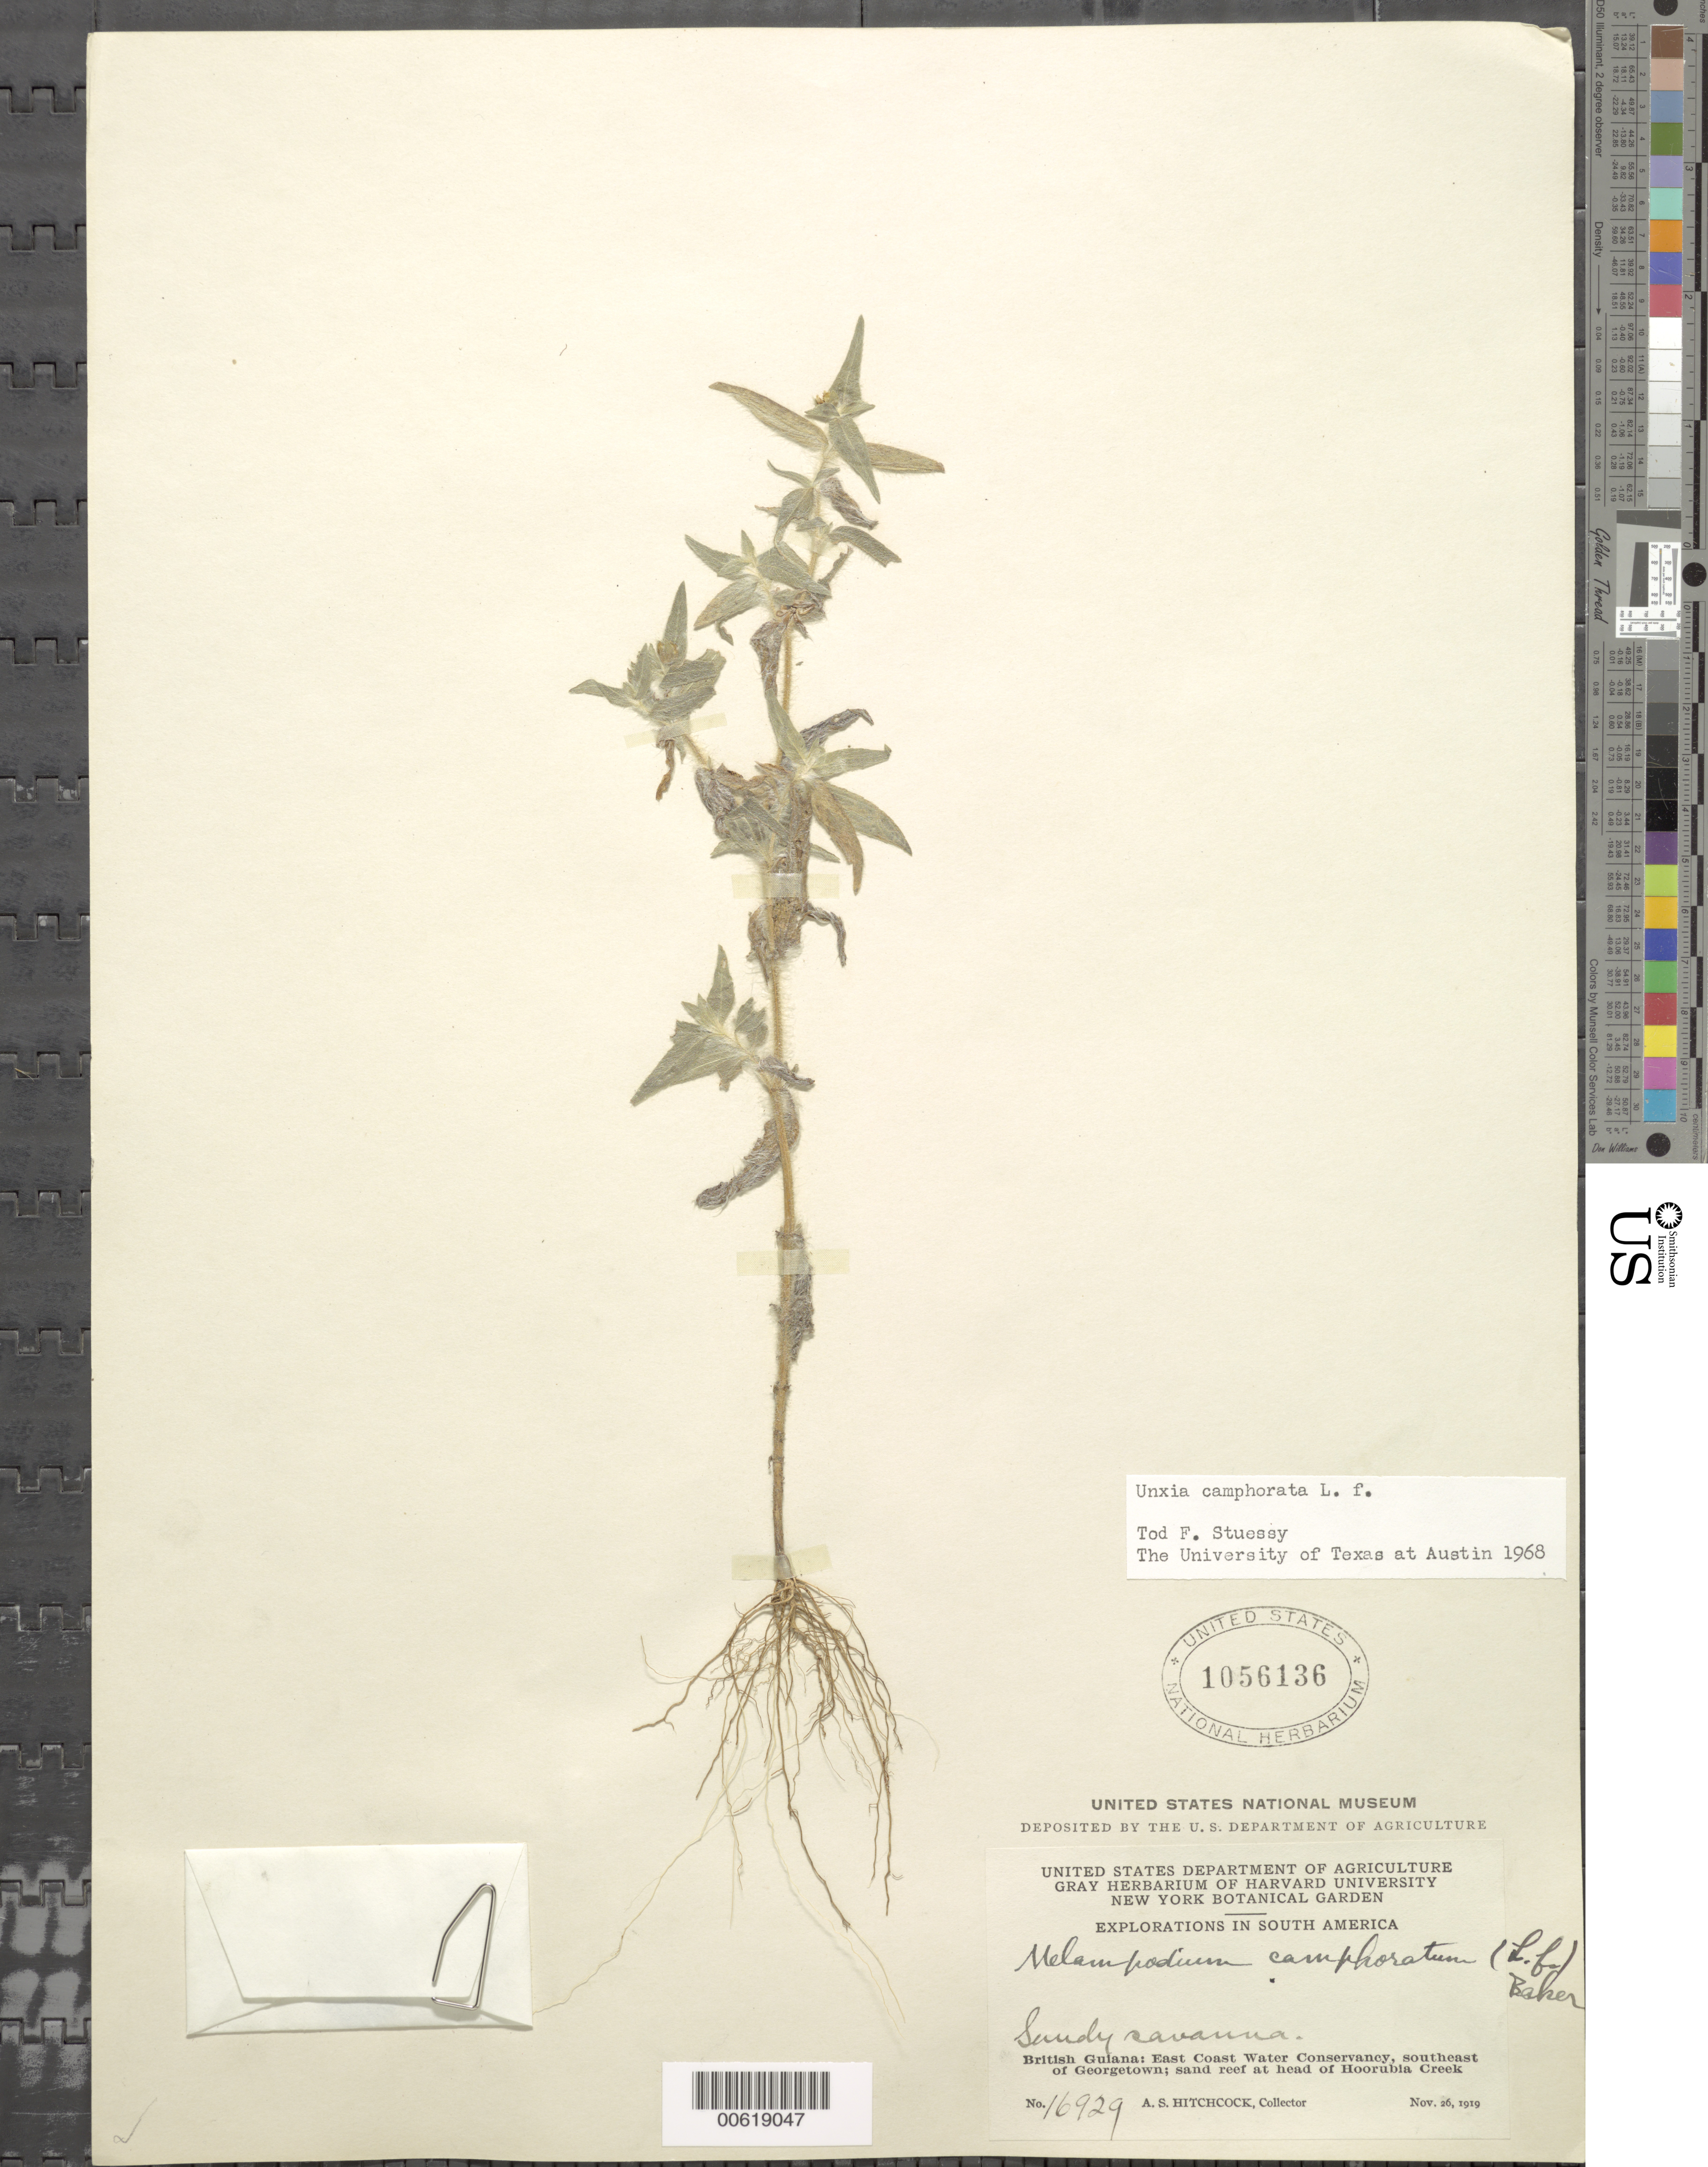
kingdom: Plantae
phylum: Tracheophyta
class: Magnoliopsida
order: Asterales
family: Asteraceae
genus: Unxia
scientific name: Unxia camphorata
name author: L. f.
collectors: A. S. Hitchcock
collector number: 16929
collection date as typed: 26-Nov-19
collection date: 1919-11-26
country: Guyana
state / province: Demerara-Mahaica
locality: Hoorubea Creek, head of, SE of Georgetown, East Coast Water Conservancy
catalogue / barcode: US 1056136